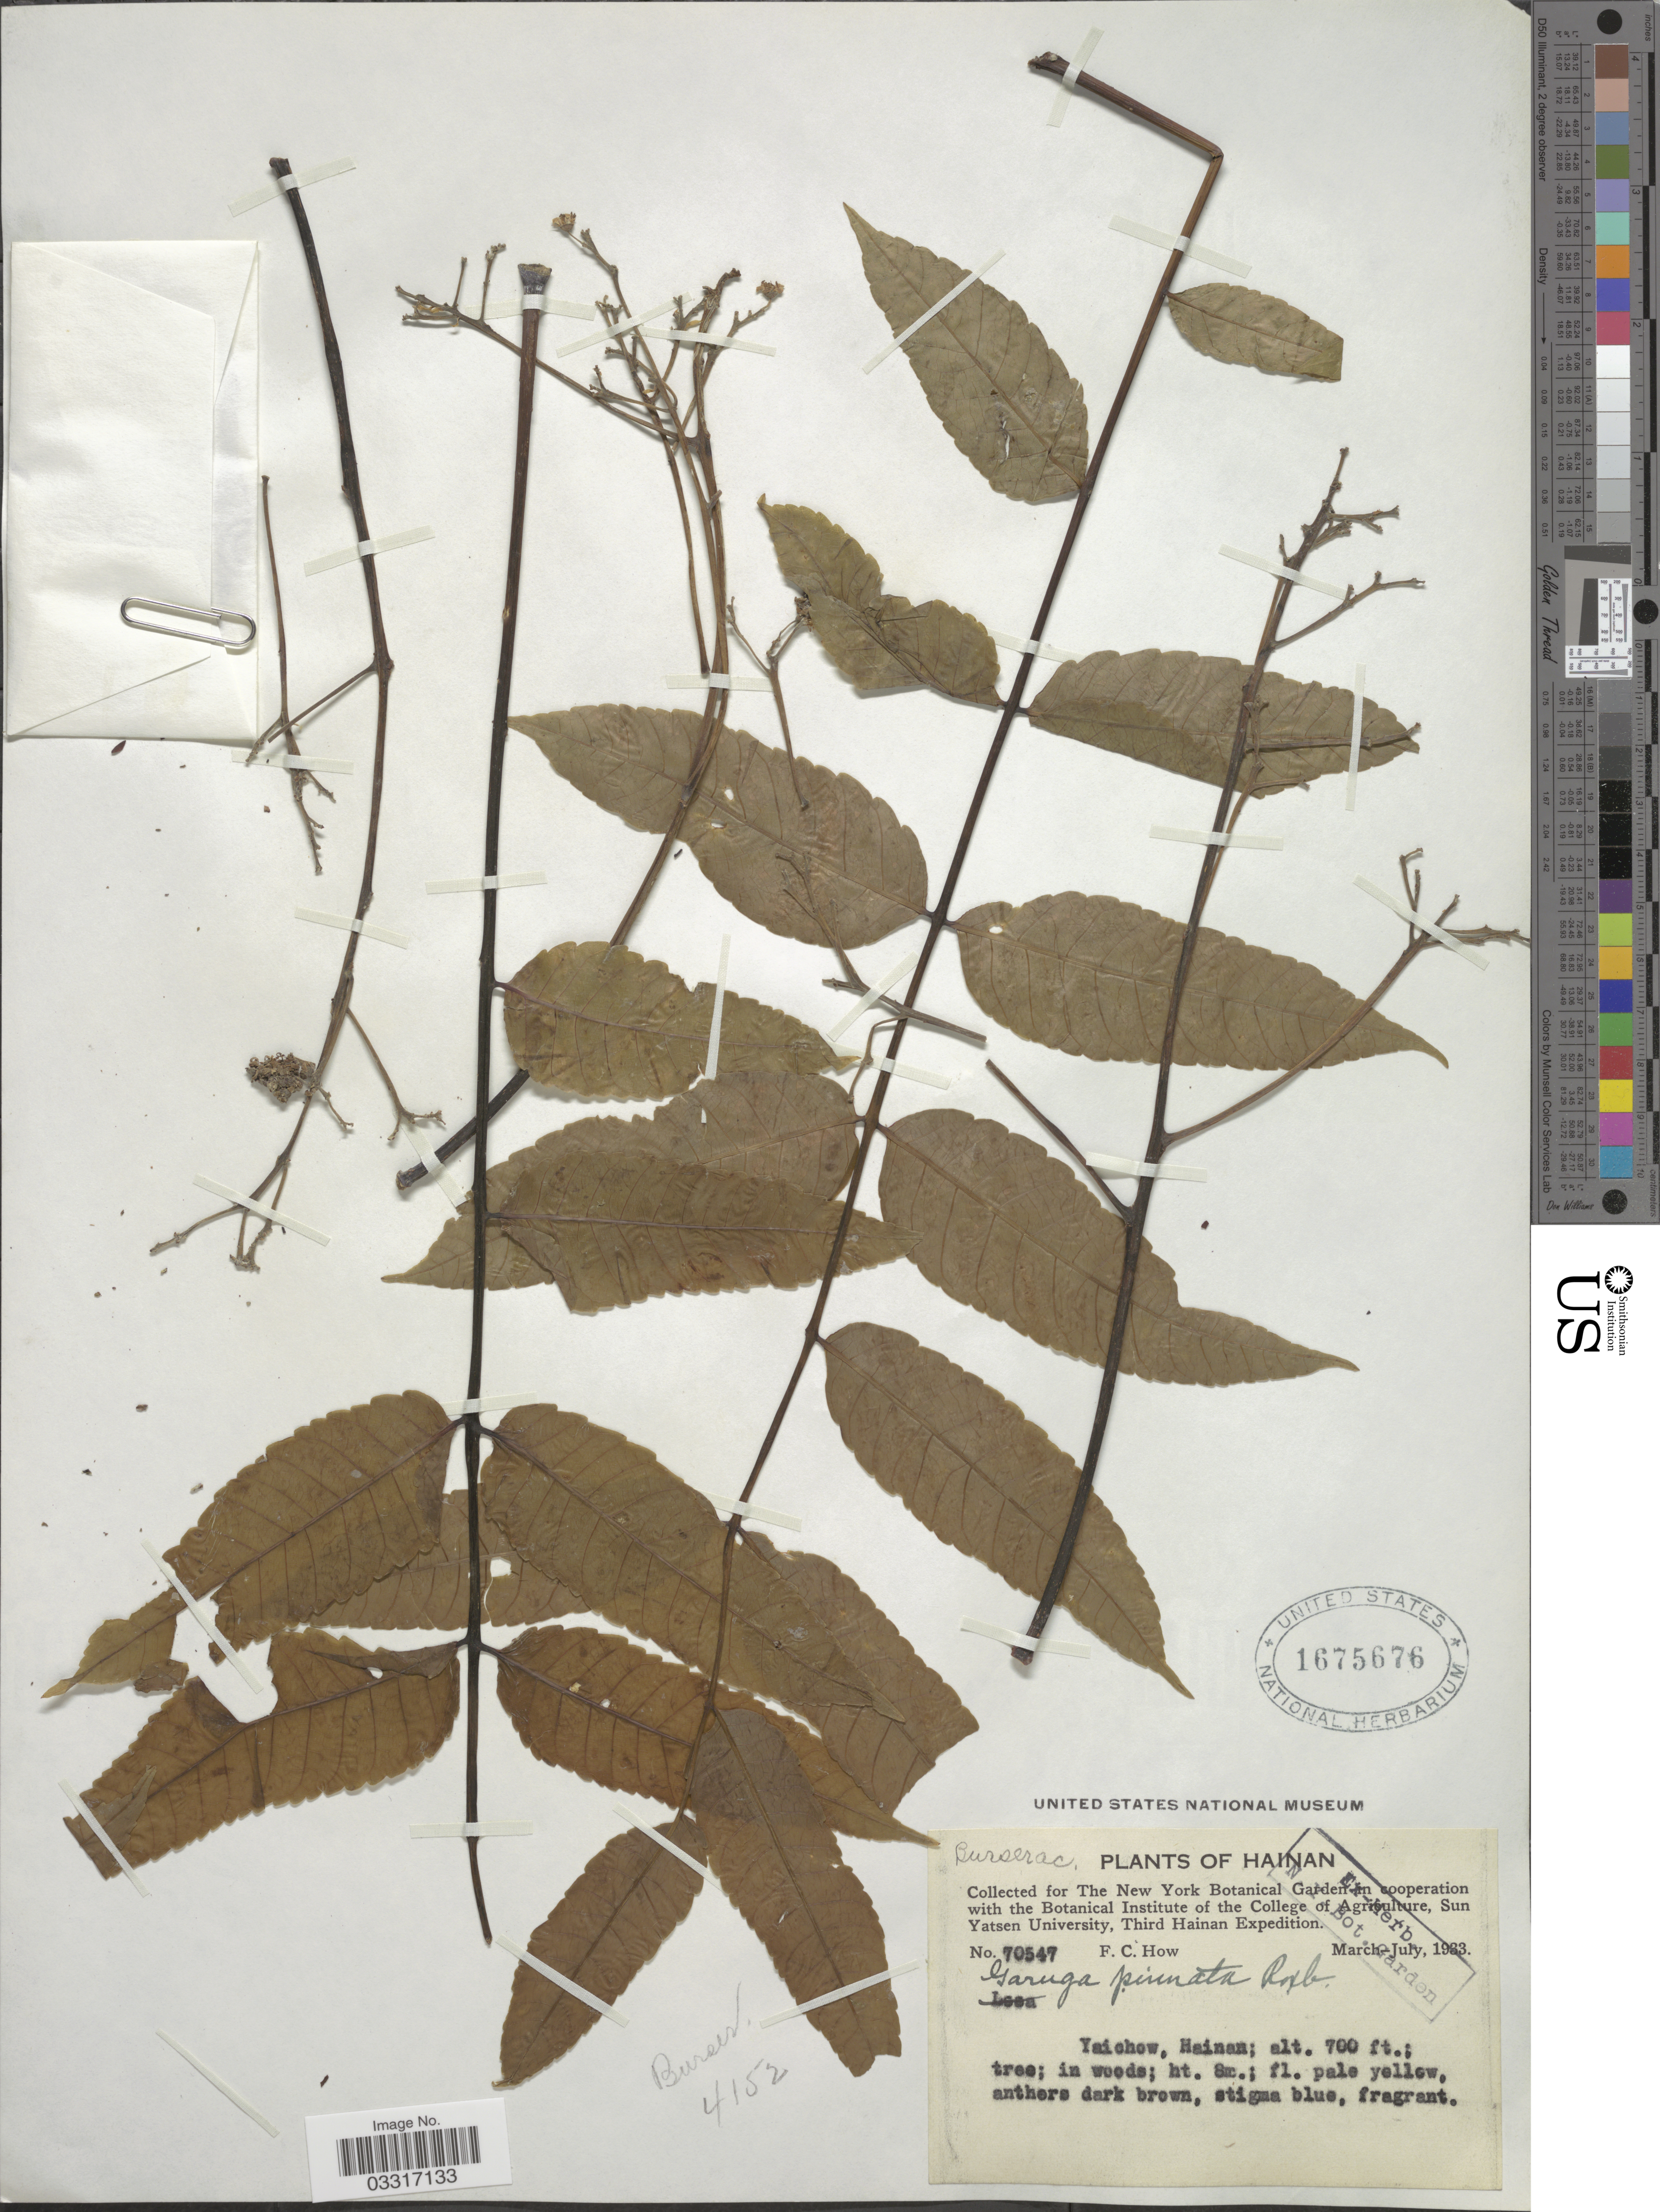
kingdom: Plantae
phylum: Tracheophyta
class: Magnoliopsida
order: Sapindales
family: Burseraceae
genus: Garuga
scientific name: Garuga pinnata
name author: Roxb.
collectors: F. C. How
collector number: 70547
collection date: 1933-03/1933-07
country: China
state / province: Hainan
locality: Yaichow.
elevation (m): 213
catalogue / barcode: US 1675676